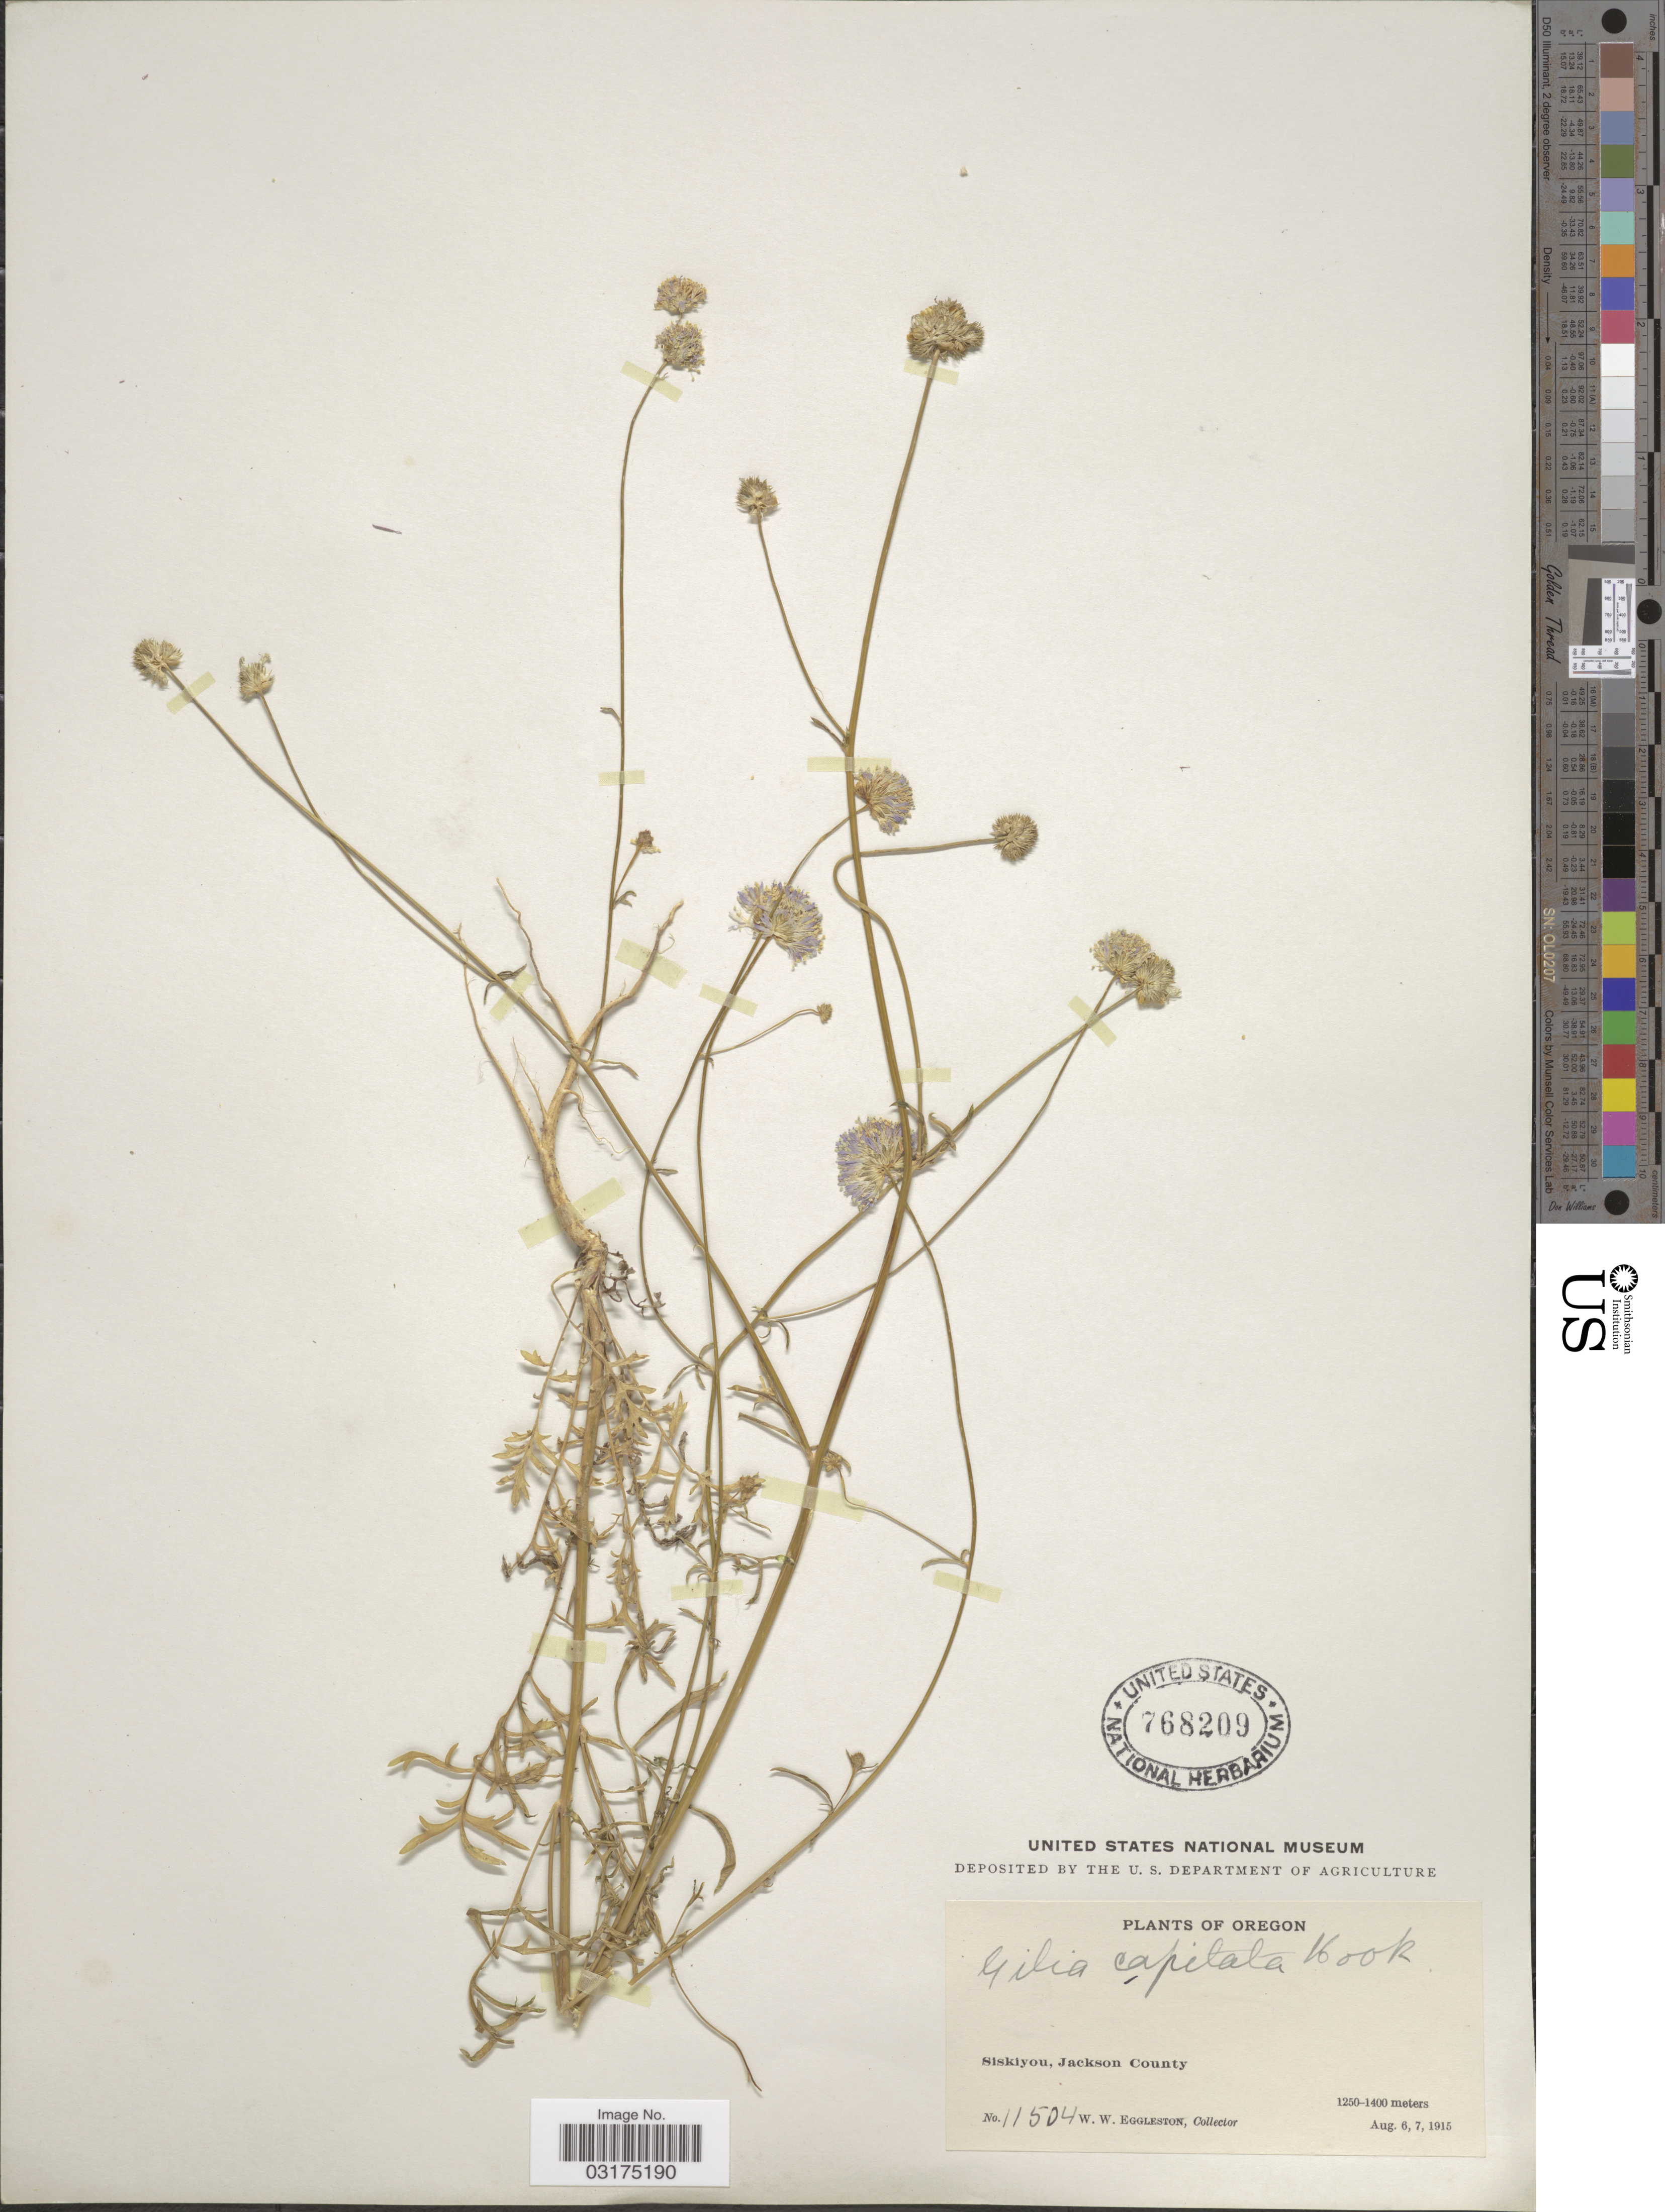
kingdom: Plantae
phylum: Tracheophyta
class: Magnoliopsida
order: Ericales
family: Polemoniaceae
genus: Gilia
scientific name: Gilia capitata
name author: Sims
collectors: W. W. Eggleston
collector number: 11504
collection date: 1915-08-06/1915-08-07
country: United States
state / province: Oregon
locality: Siskiyou, Jackson County.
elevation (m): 1250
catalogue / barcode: US 768209